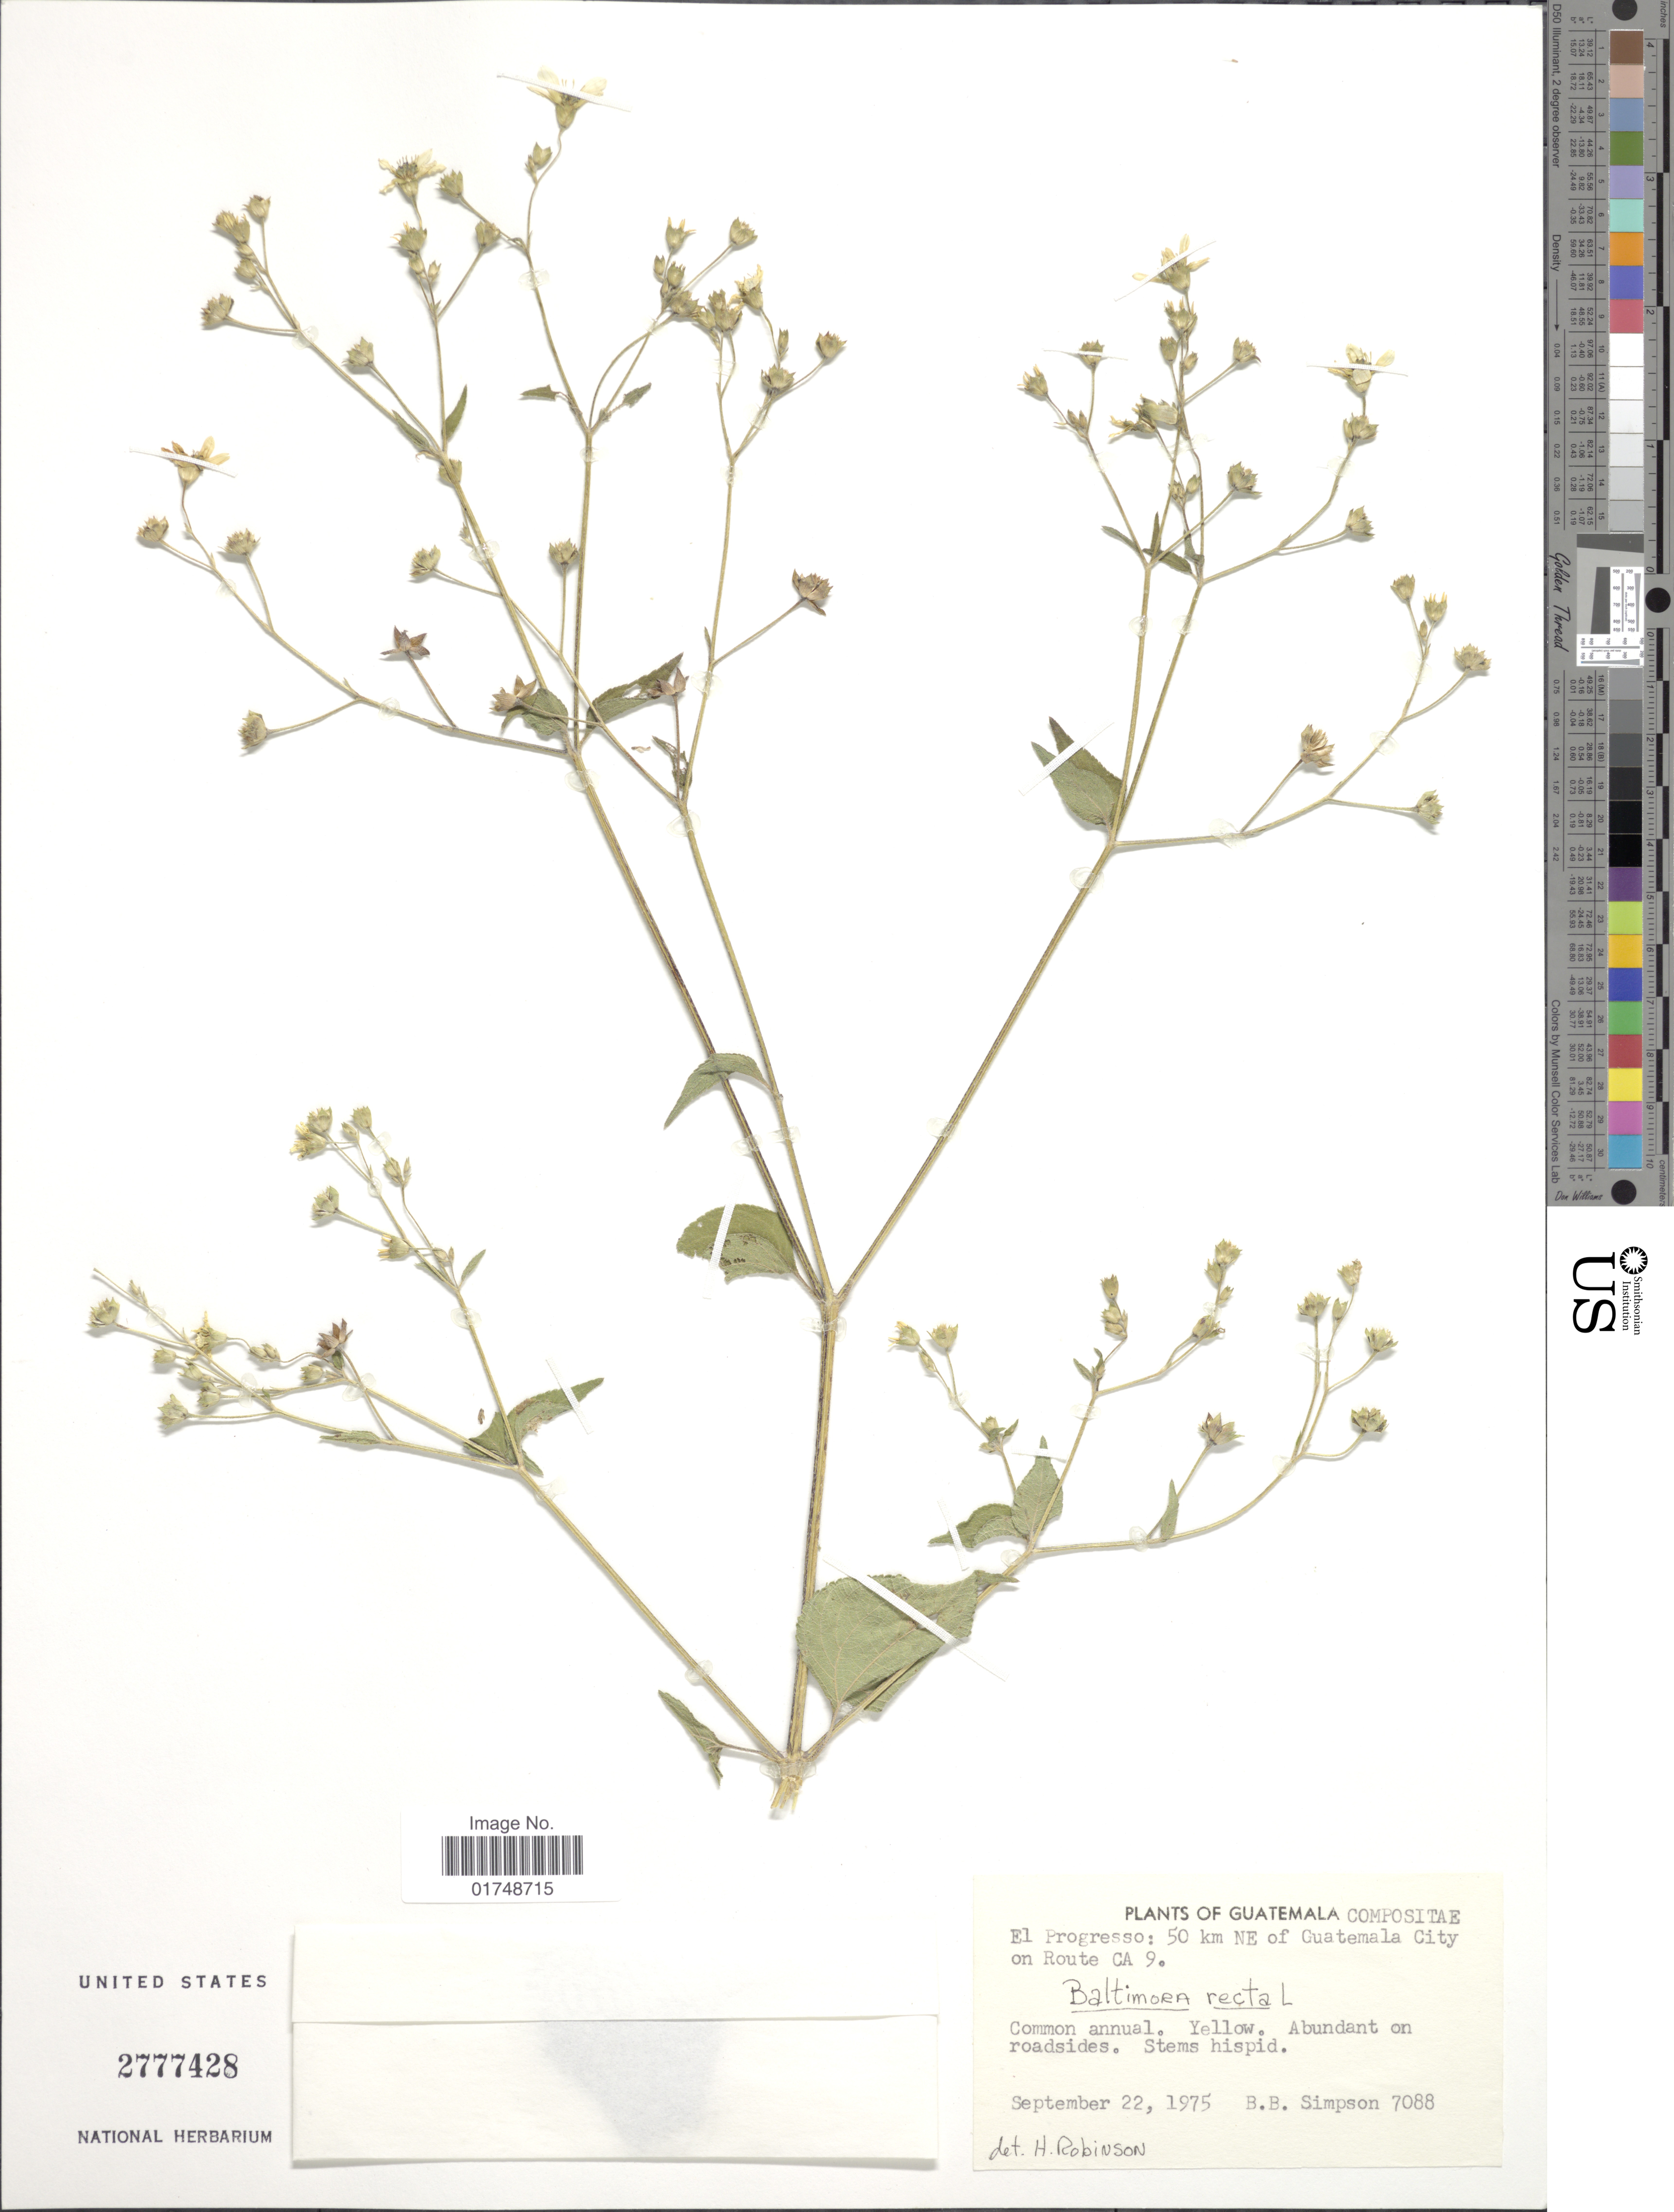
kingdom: Plantae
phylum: Tracheophyta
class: Magnoliopsida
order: Asterales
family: Asteraceae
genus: Baltimora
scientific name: Baltimora recta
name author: L.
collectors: B. B. Simpson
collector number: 7088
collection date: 1975-09-22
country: Guatemala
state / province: El Progreso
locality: El progresso: 50 km NE of Guatemala City on Route CA 9. Common annual. Yellow. Abundant on roadsides.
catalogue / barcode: US 2777428